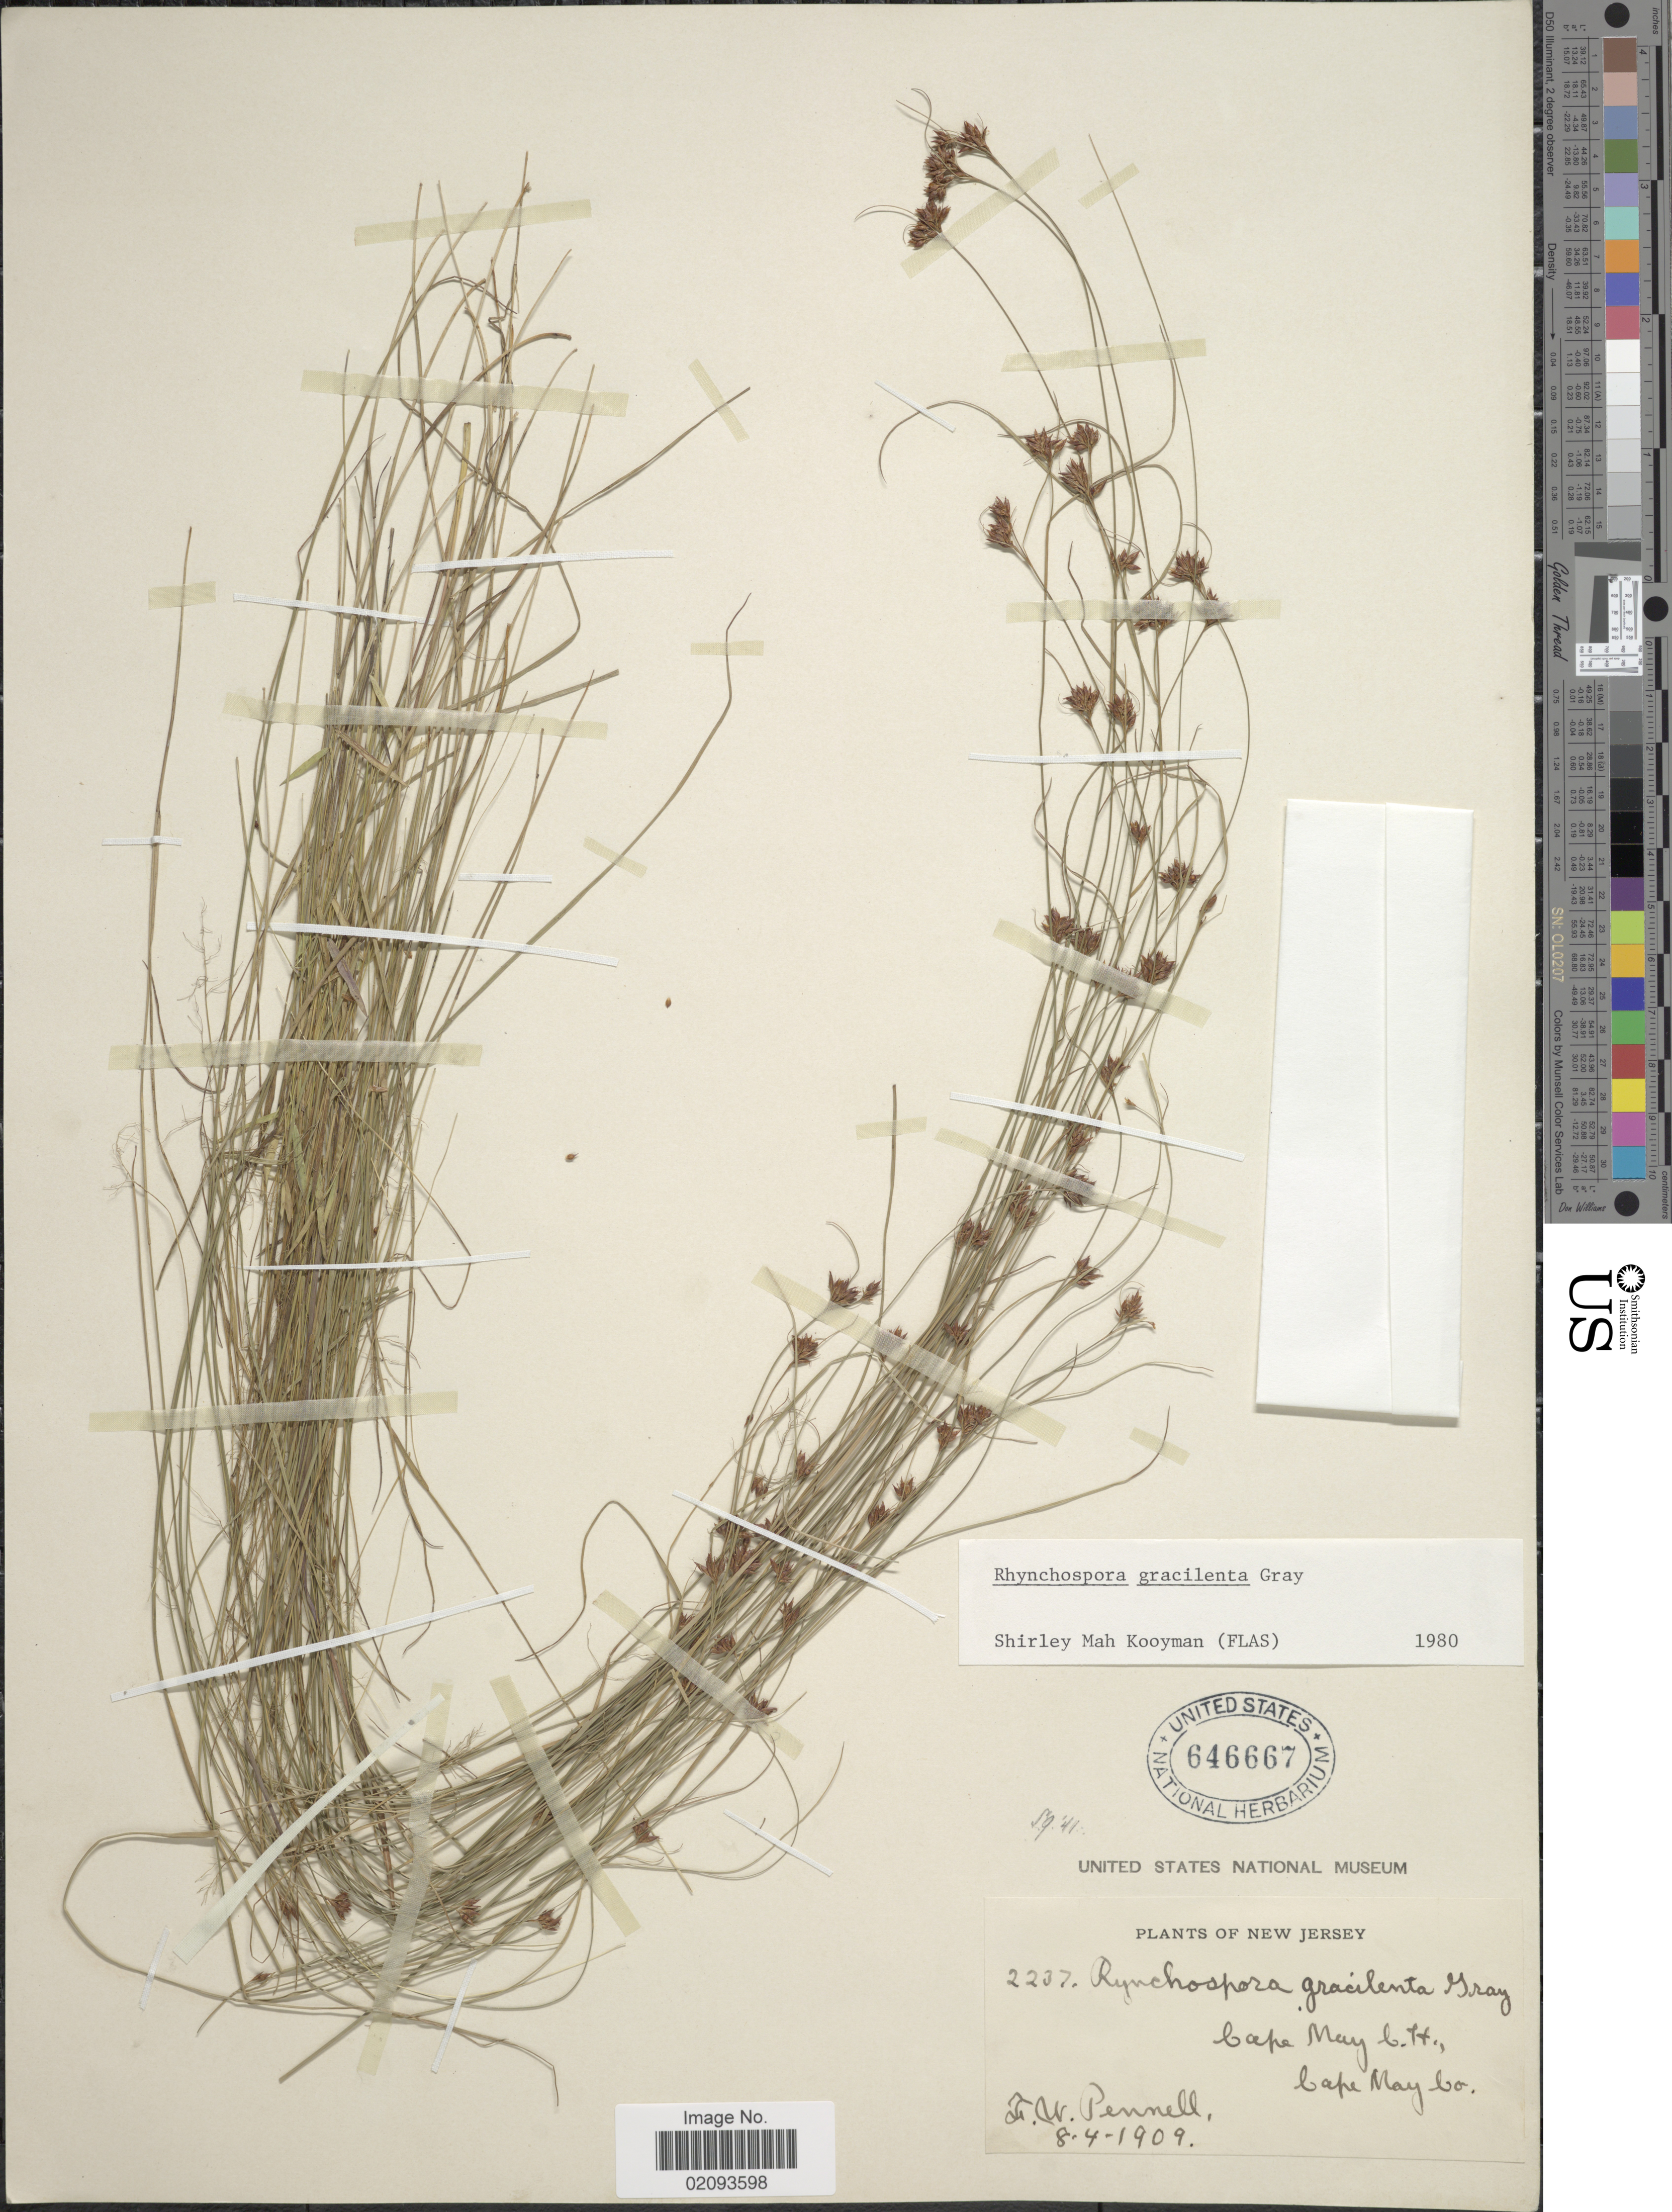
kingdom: Plantae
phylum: Tracheophyta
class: Liliopsida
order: Poales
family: Cyperaceae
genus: Rhynchospora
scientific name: Rhynchospora gracilenta A. Gray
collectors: F. W. Pennell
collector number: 2237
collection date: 1909-08-04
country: United States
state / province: New Jersey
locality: Cape May C.H., Cape May Co.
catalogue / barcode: US 646667